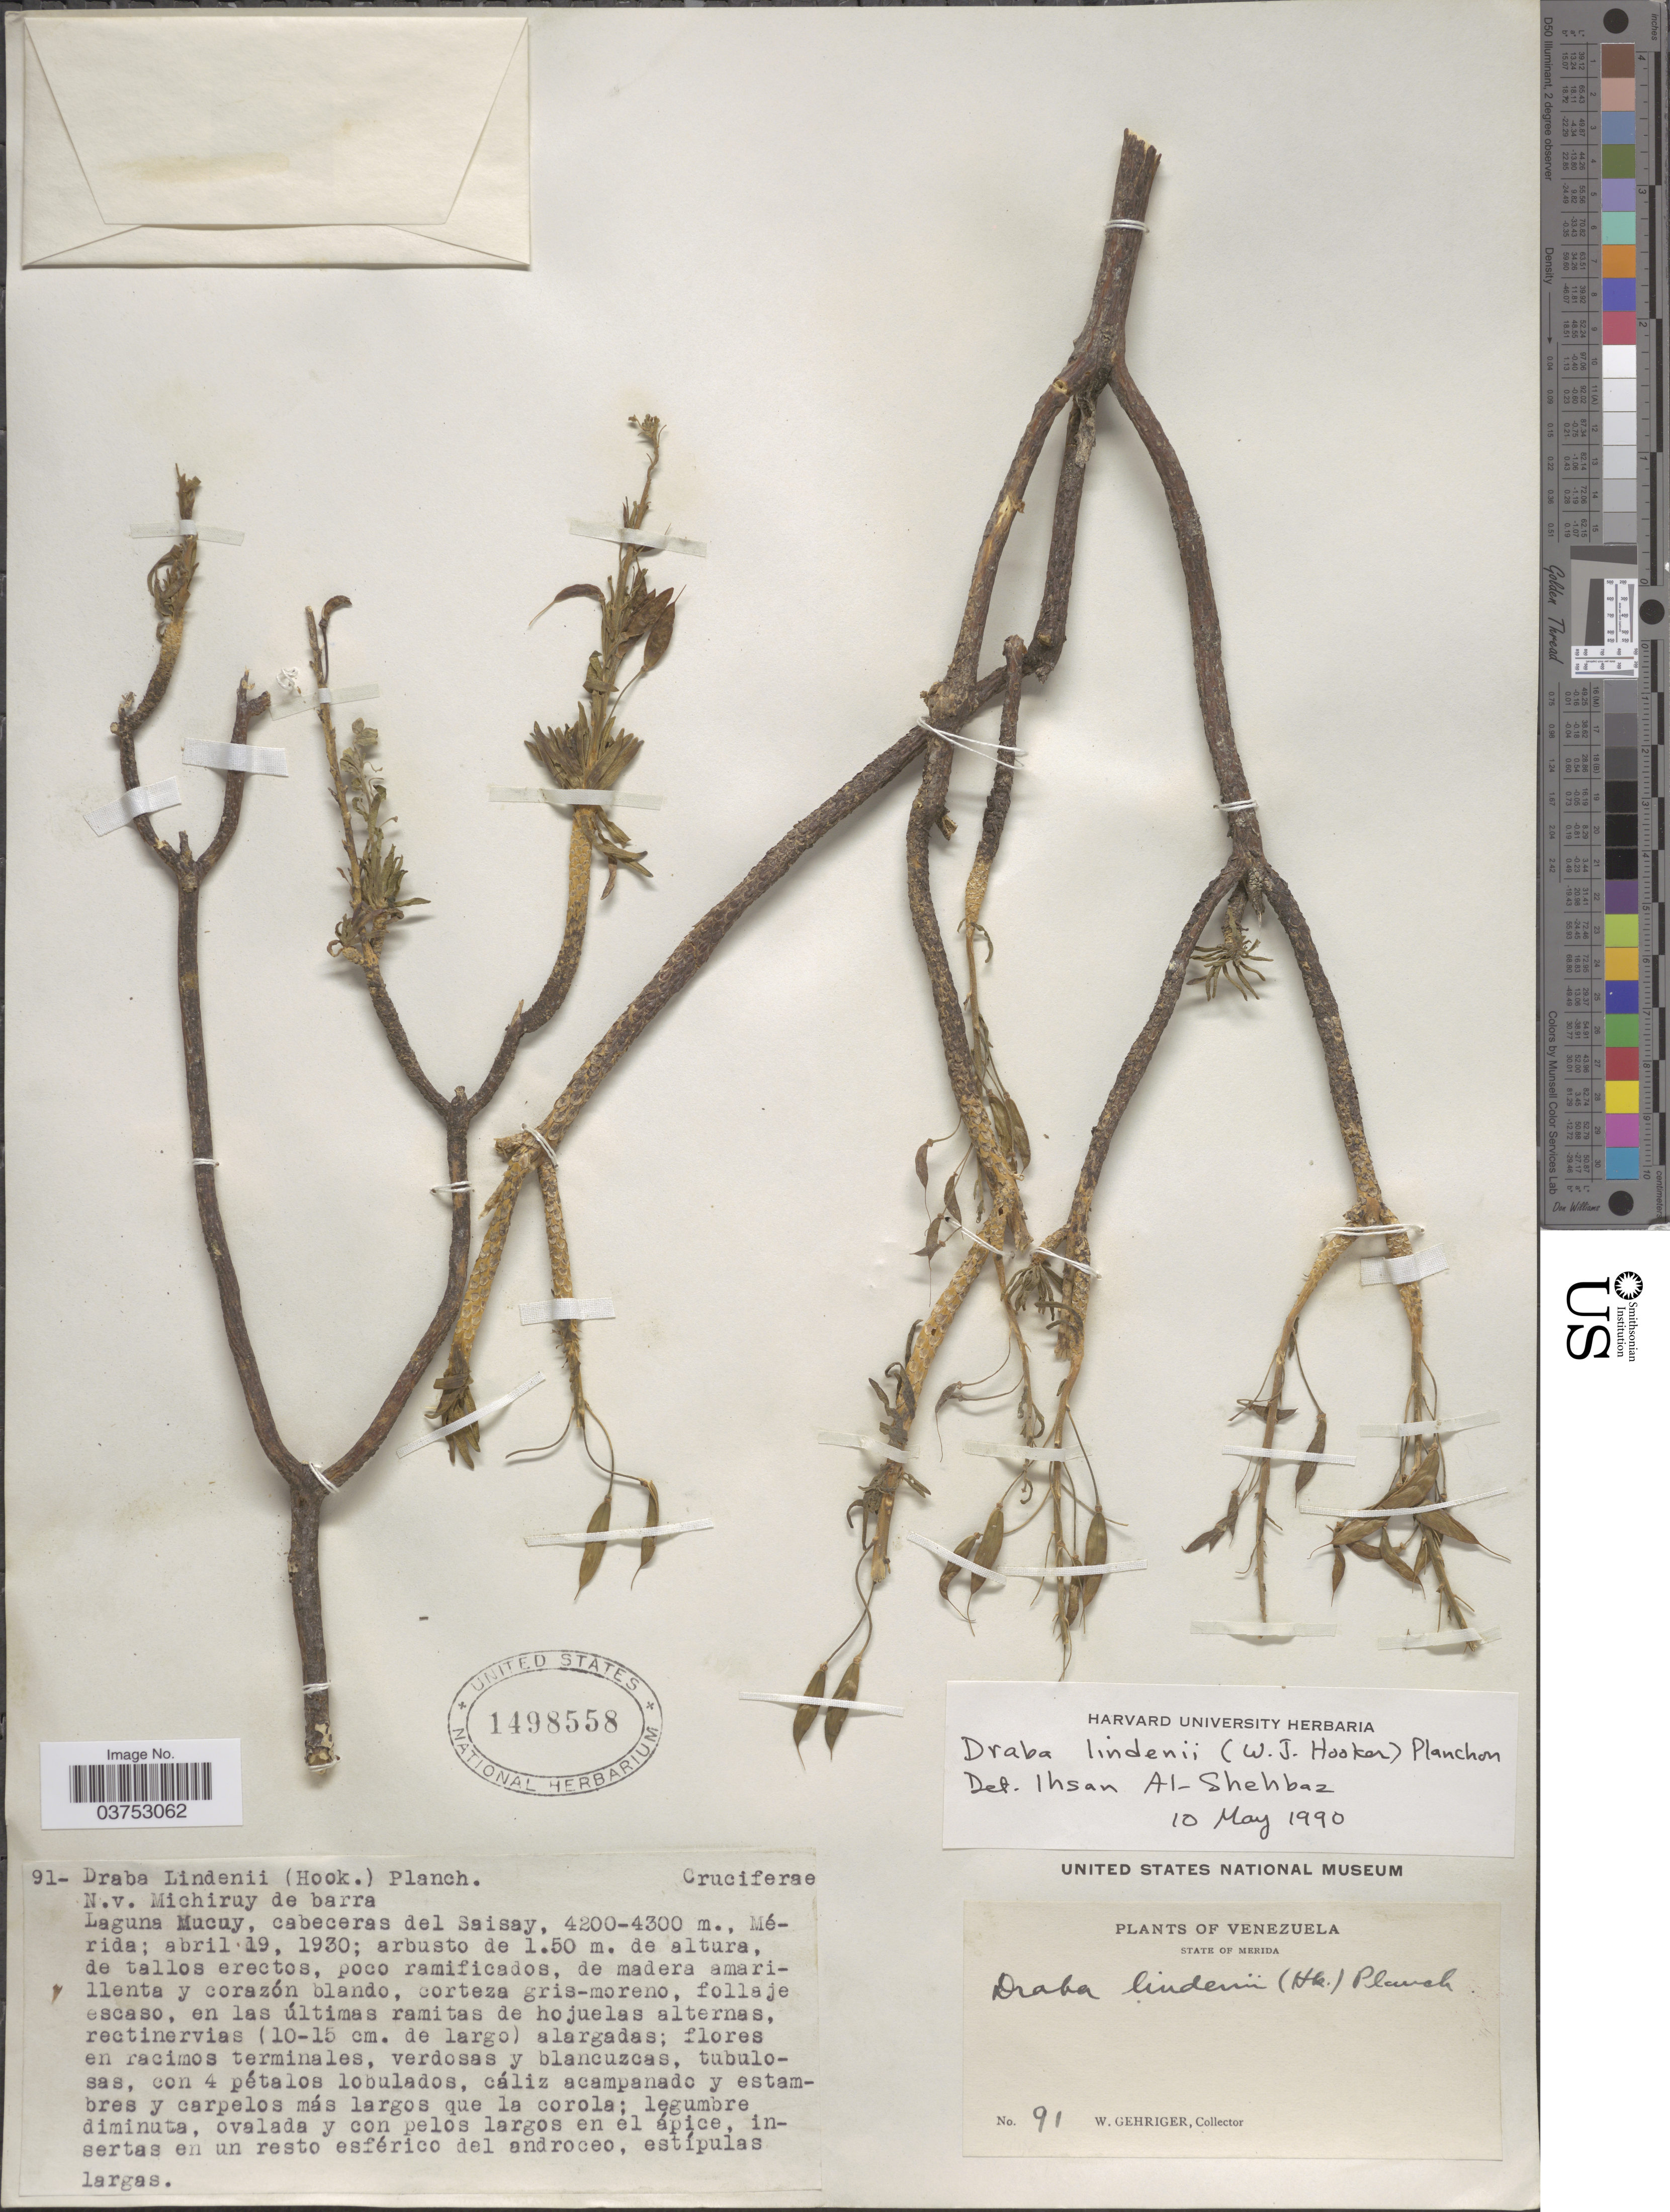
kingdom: Plantae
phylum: Tracheophyta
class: Magnoliopsida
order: Brassicales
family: Brassicaceae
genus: Draba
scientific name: Draba lindenii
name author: (Hook.) Planch.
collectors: W. Gehriger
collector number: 91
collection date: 1930-04-19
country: Venezuela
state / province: Mérida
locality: Laguna Mucuy, cabeceras del Saisay.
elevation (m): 4200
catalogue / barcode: US 1498558